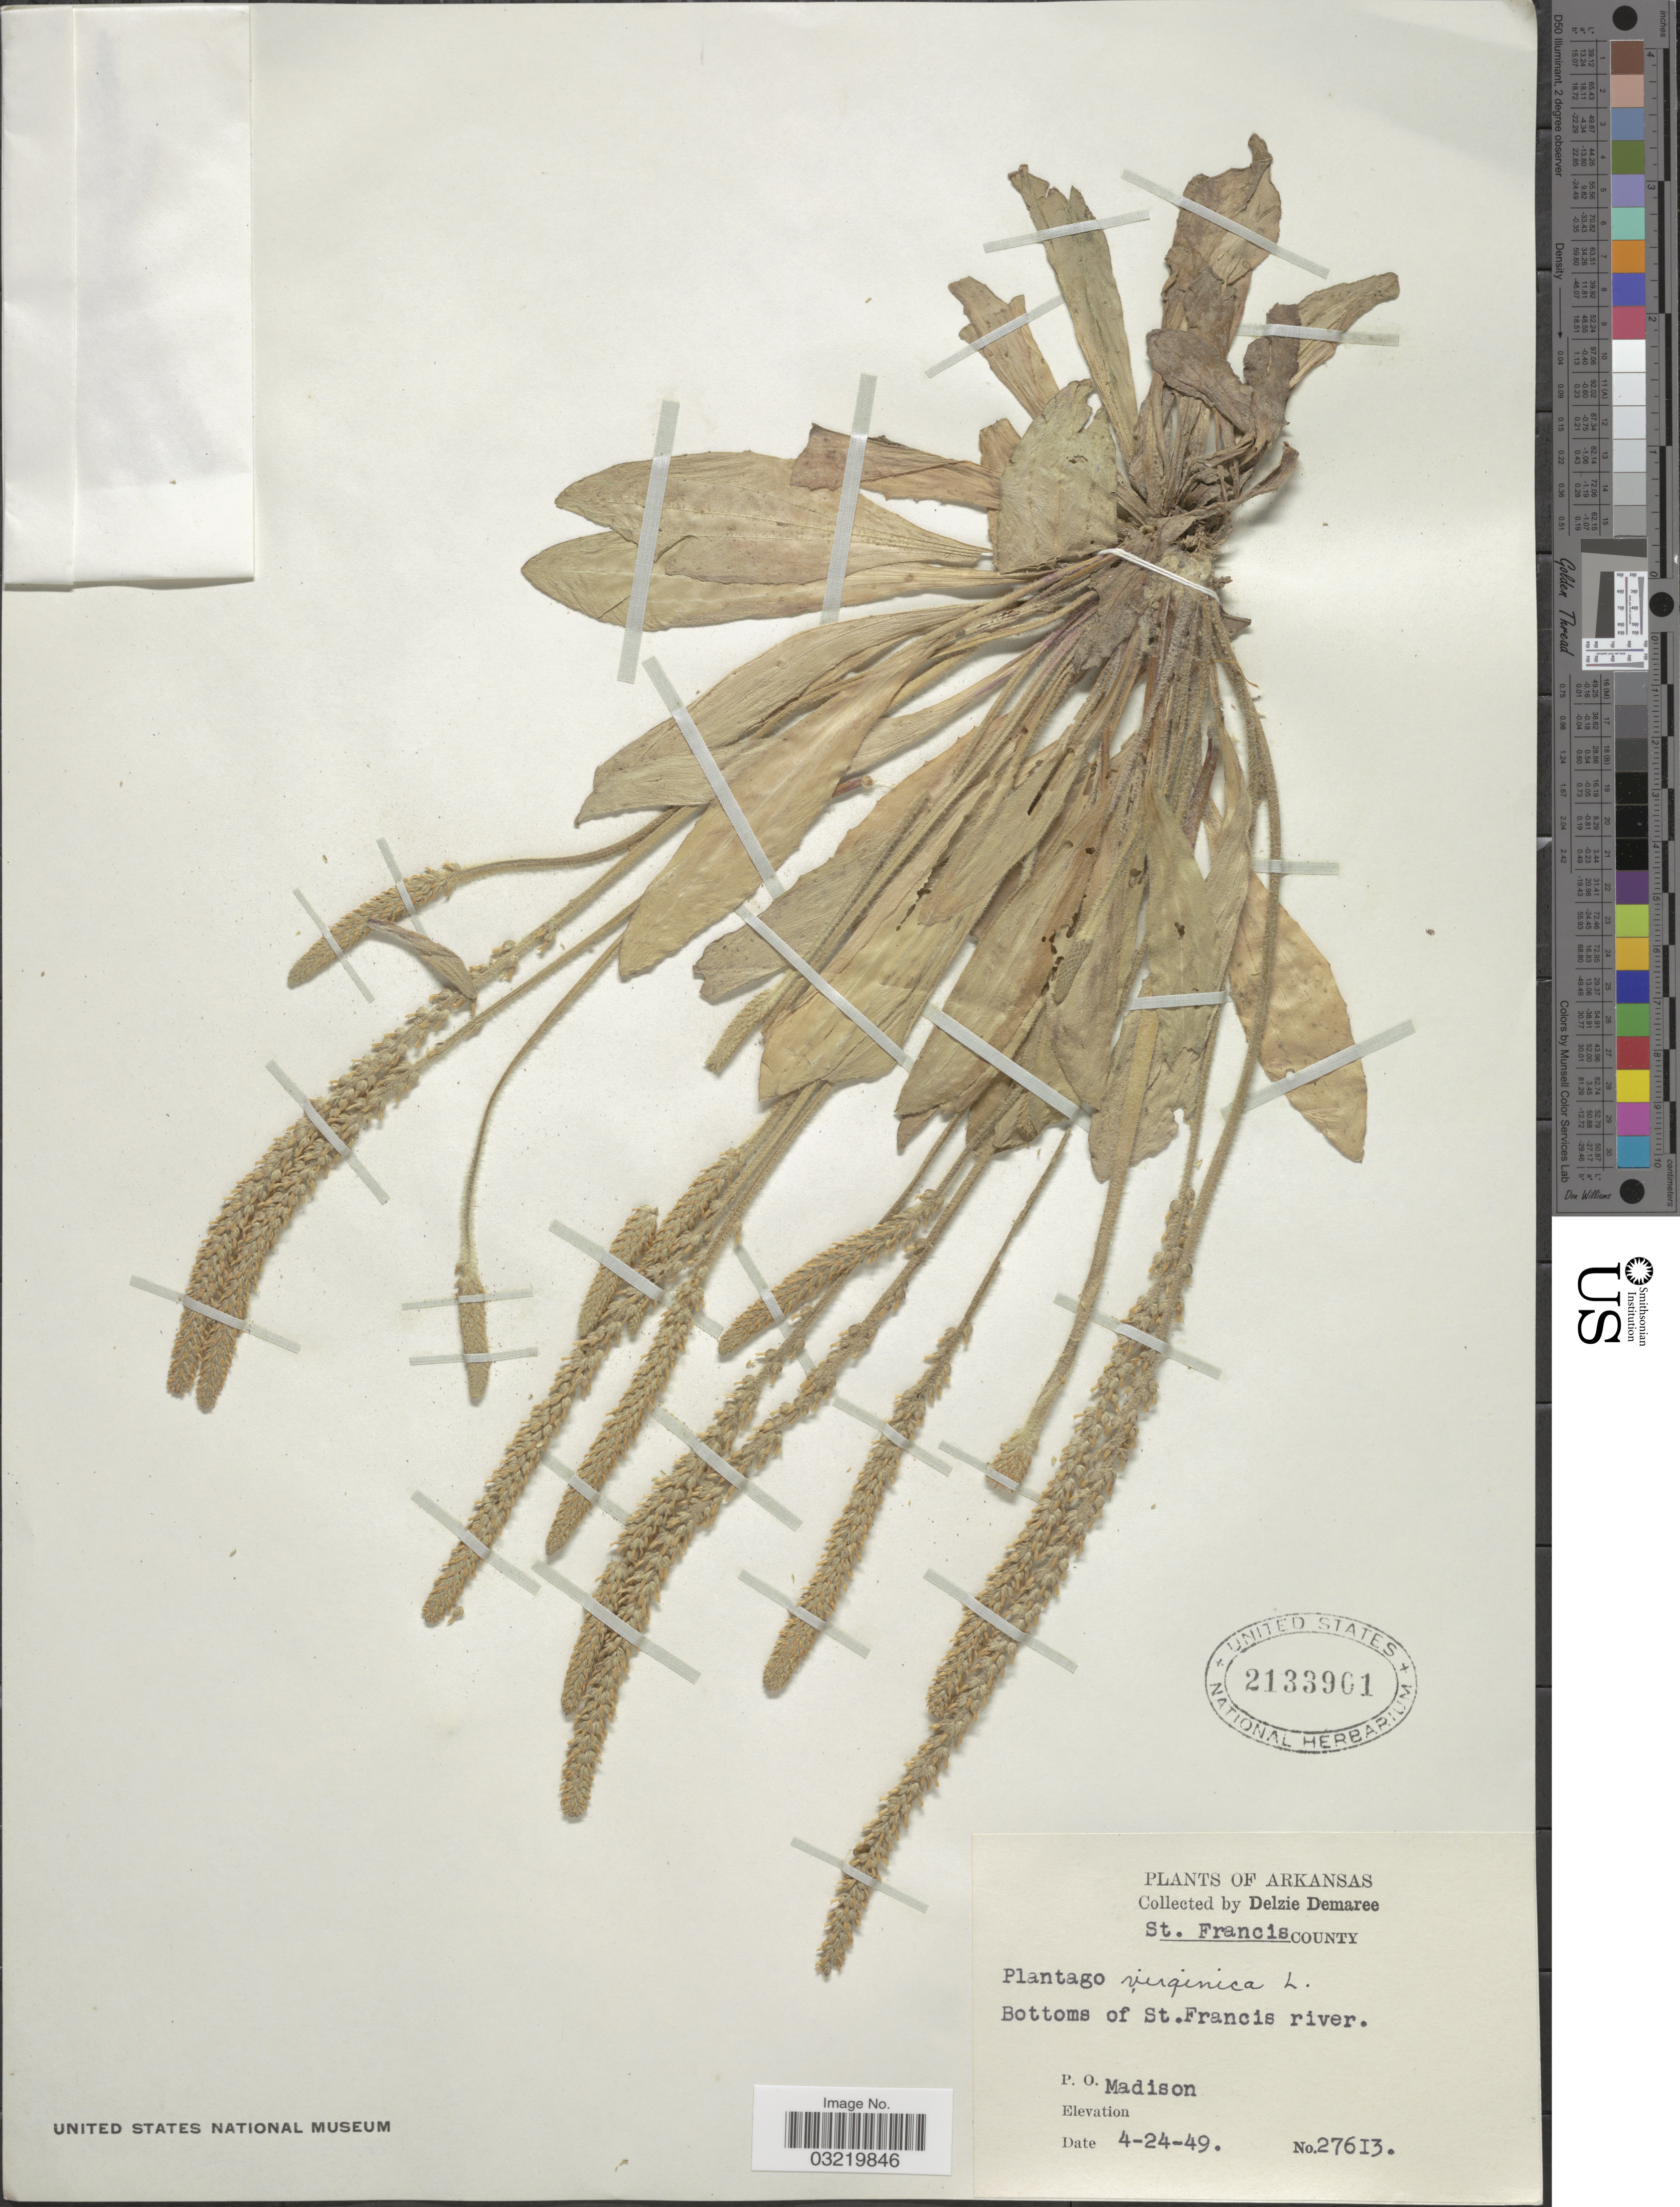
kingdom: Plantae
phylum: Tracheophyta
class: Magnoliopsida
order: Lamiales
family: Plantaginaceae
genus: Plantago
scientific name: Plantago virginica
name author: L.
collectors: D. Demaree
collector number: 27613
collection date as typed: Transcribed d/m/y: 24/4/49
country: United States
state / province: Arkansas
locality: St. Francis County, Bottoms of St. Francis river. P.O. Madison.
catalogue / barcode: US 2133901